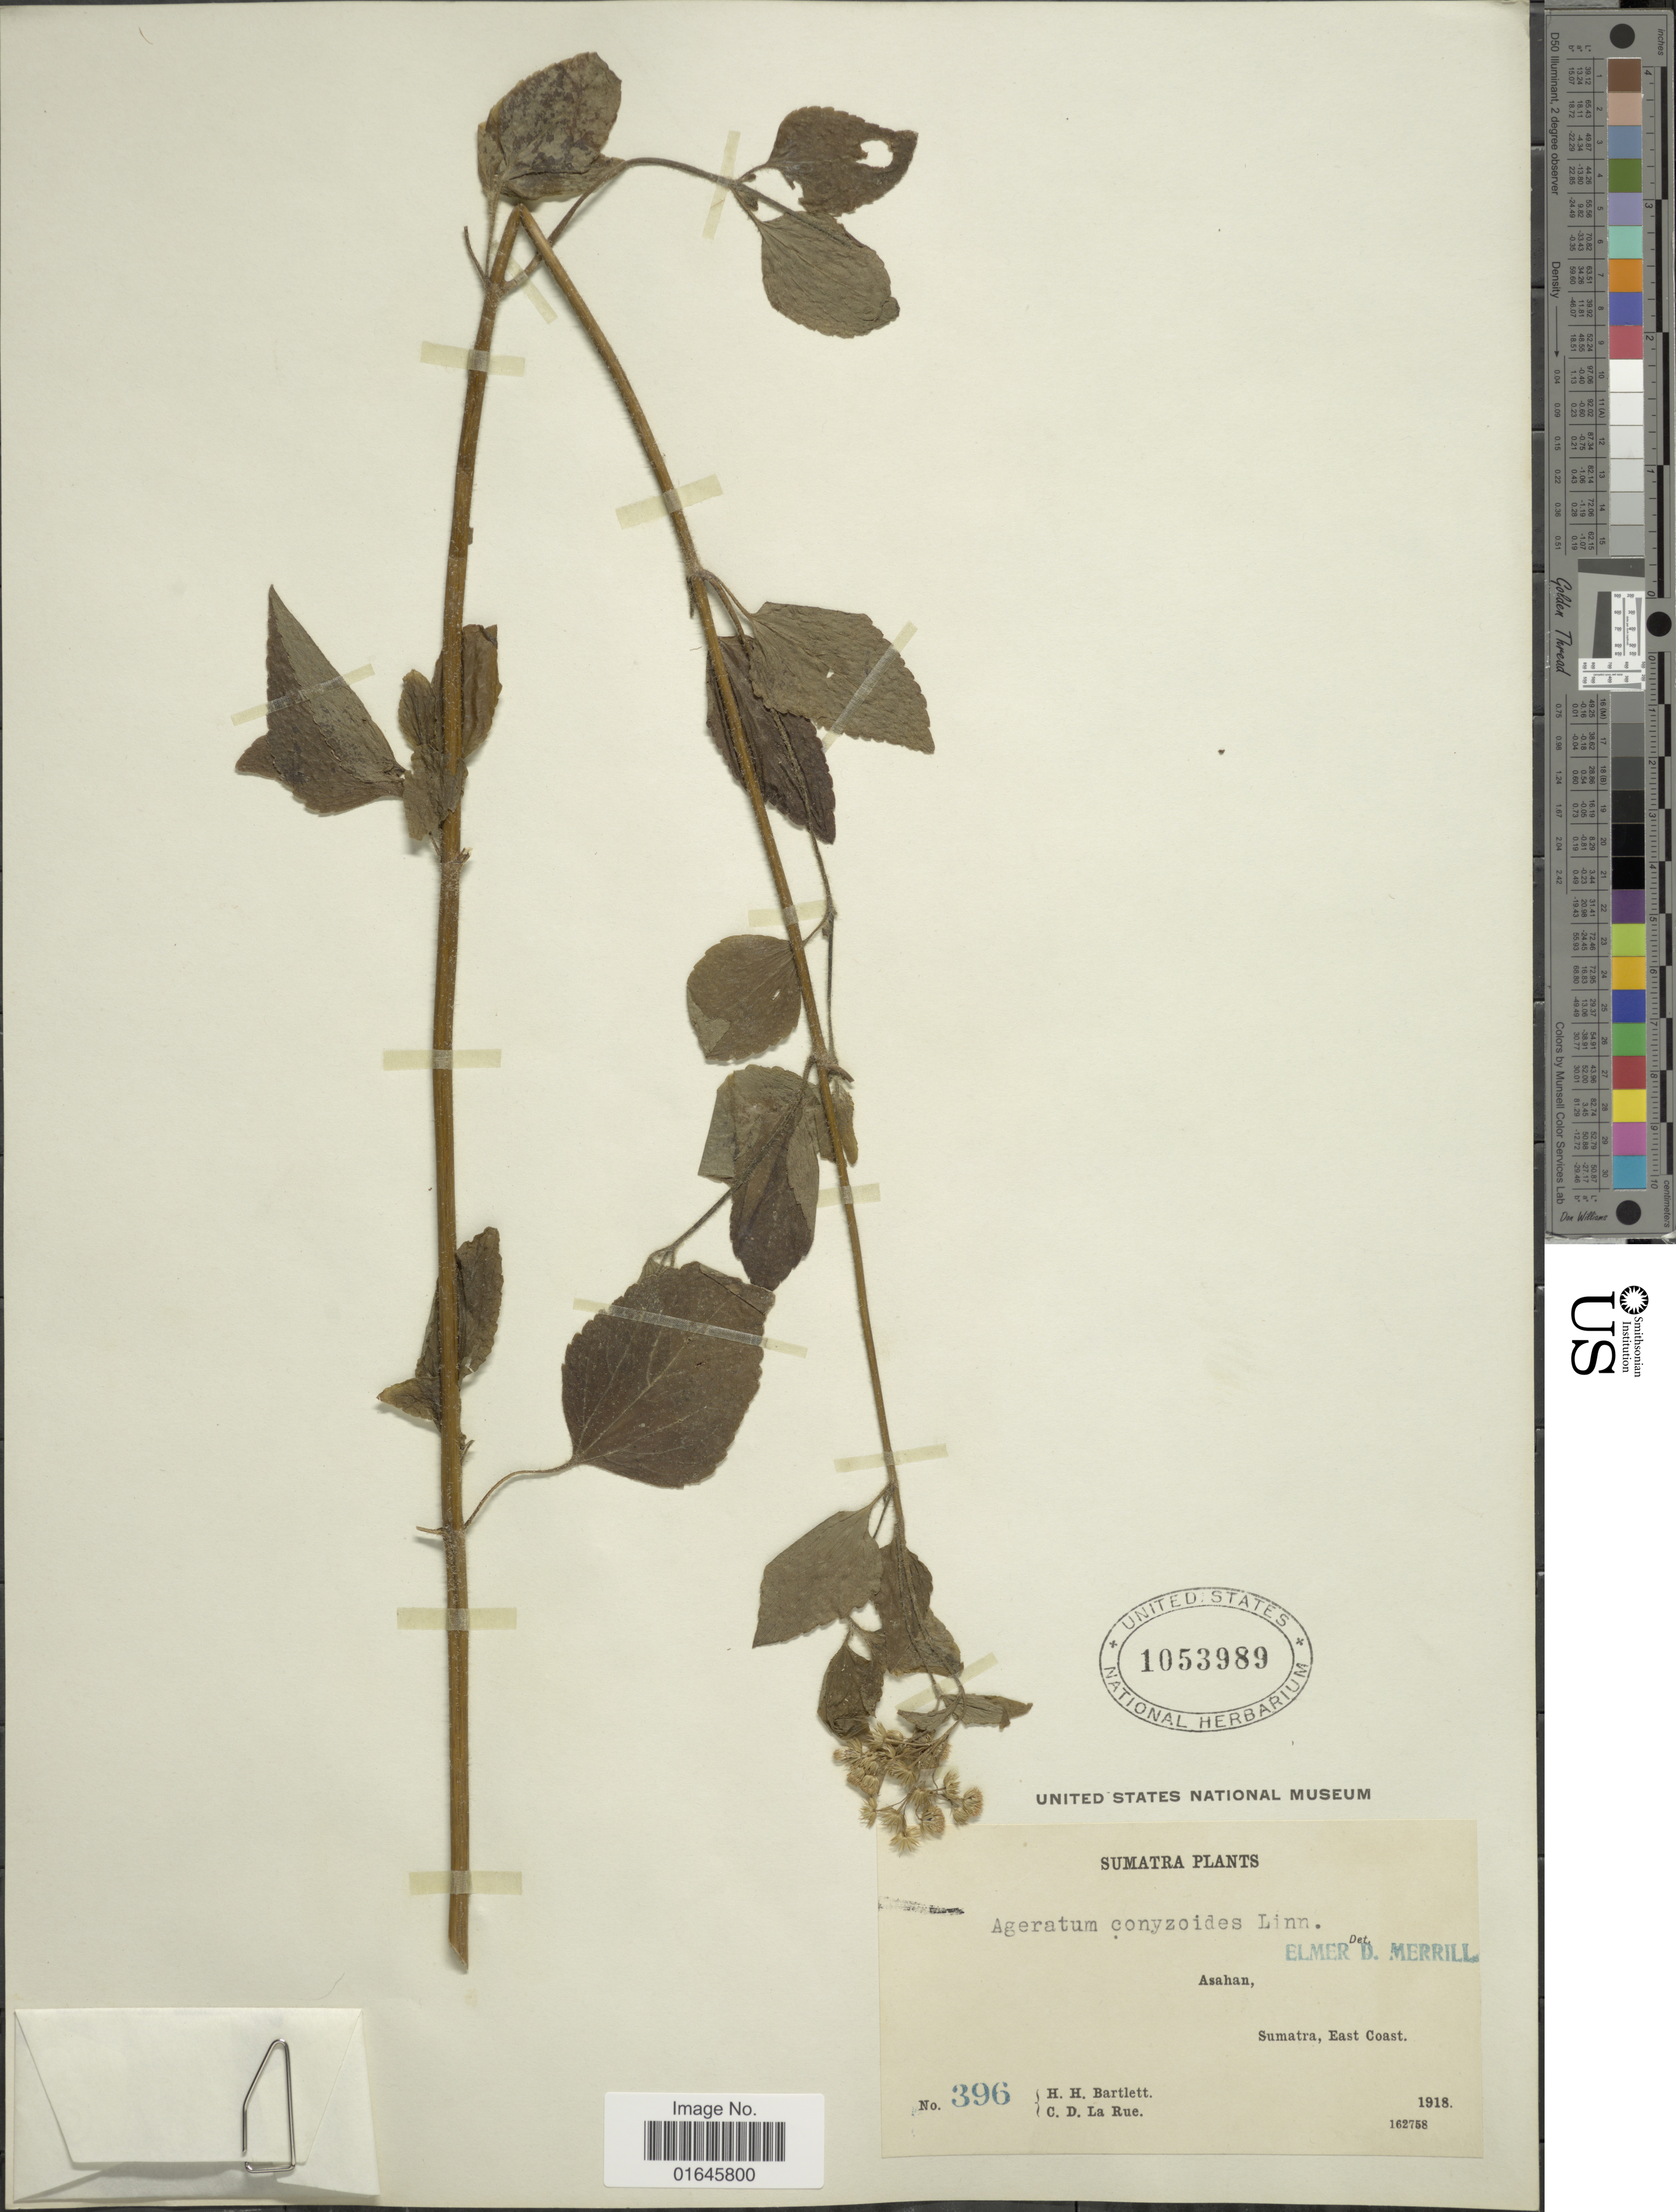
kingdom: Plantae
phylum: Tracheophyta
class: Magnoliopsida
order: Asterales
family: Asteraceae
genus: Ageratum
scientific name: Ageratum conyzoides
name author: L.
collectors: H. H. Bartlett & C. La Rue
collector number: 396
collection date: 1918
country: Indonesia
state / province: Sumatra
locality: Asahan, East Coast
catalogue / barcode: US 1053989